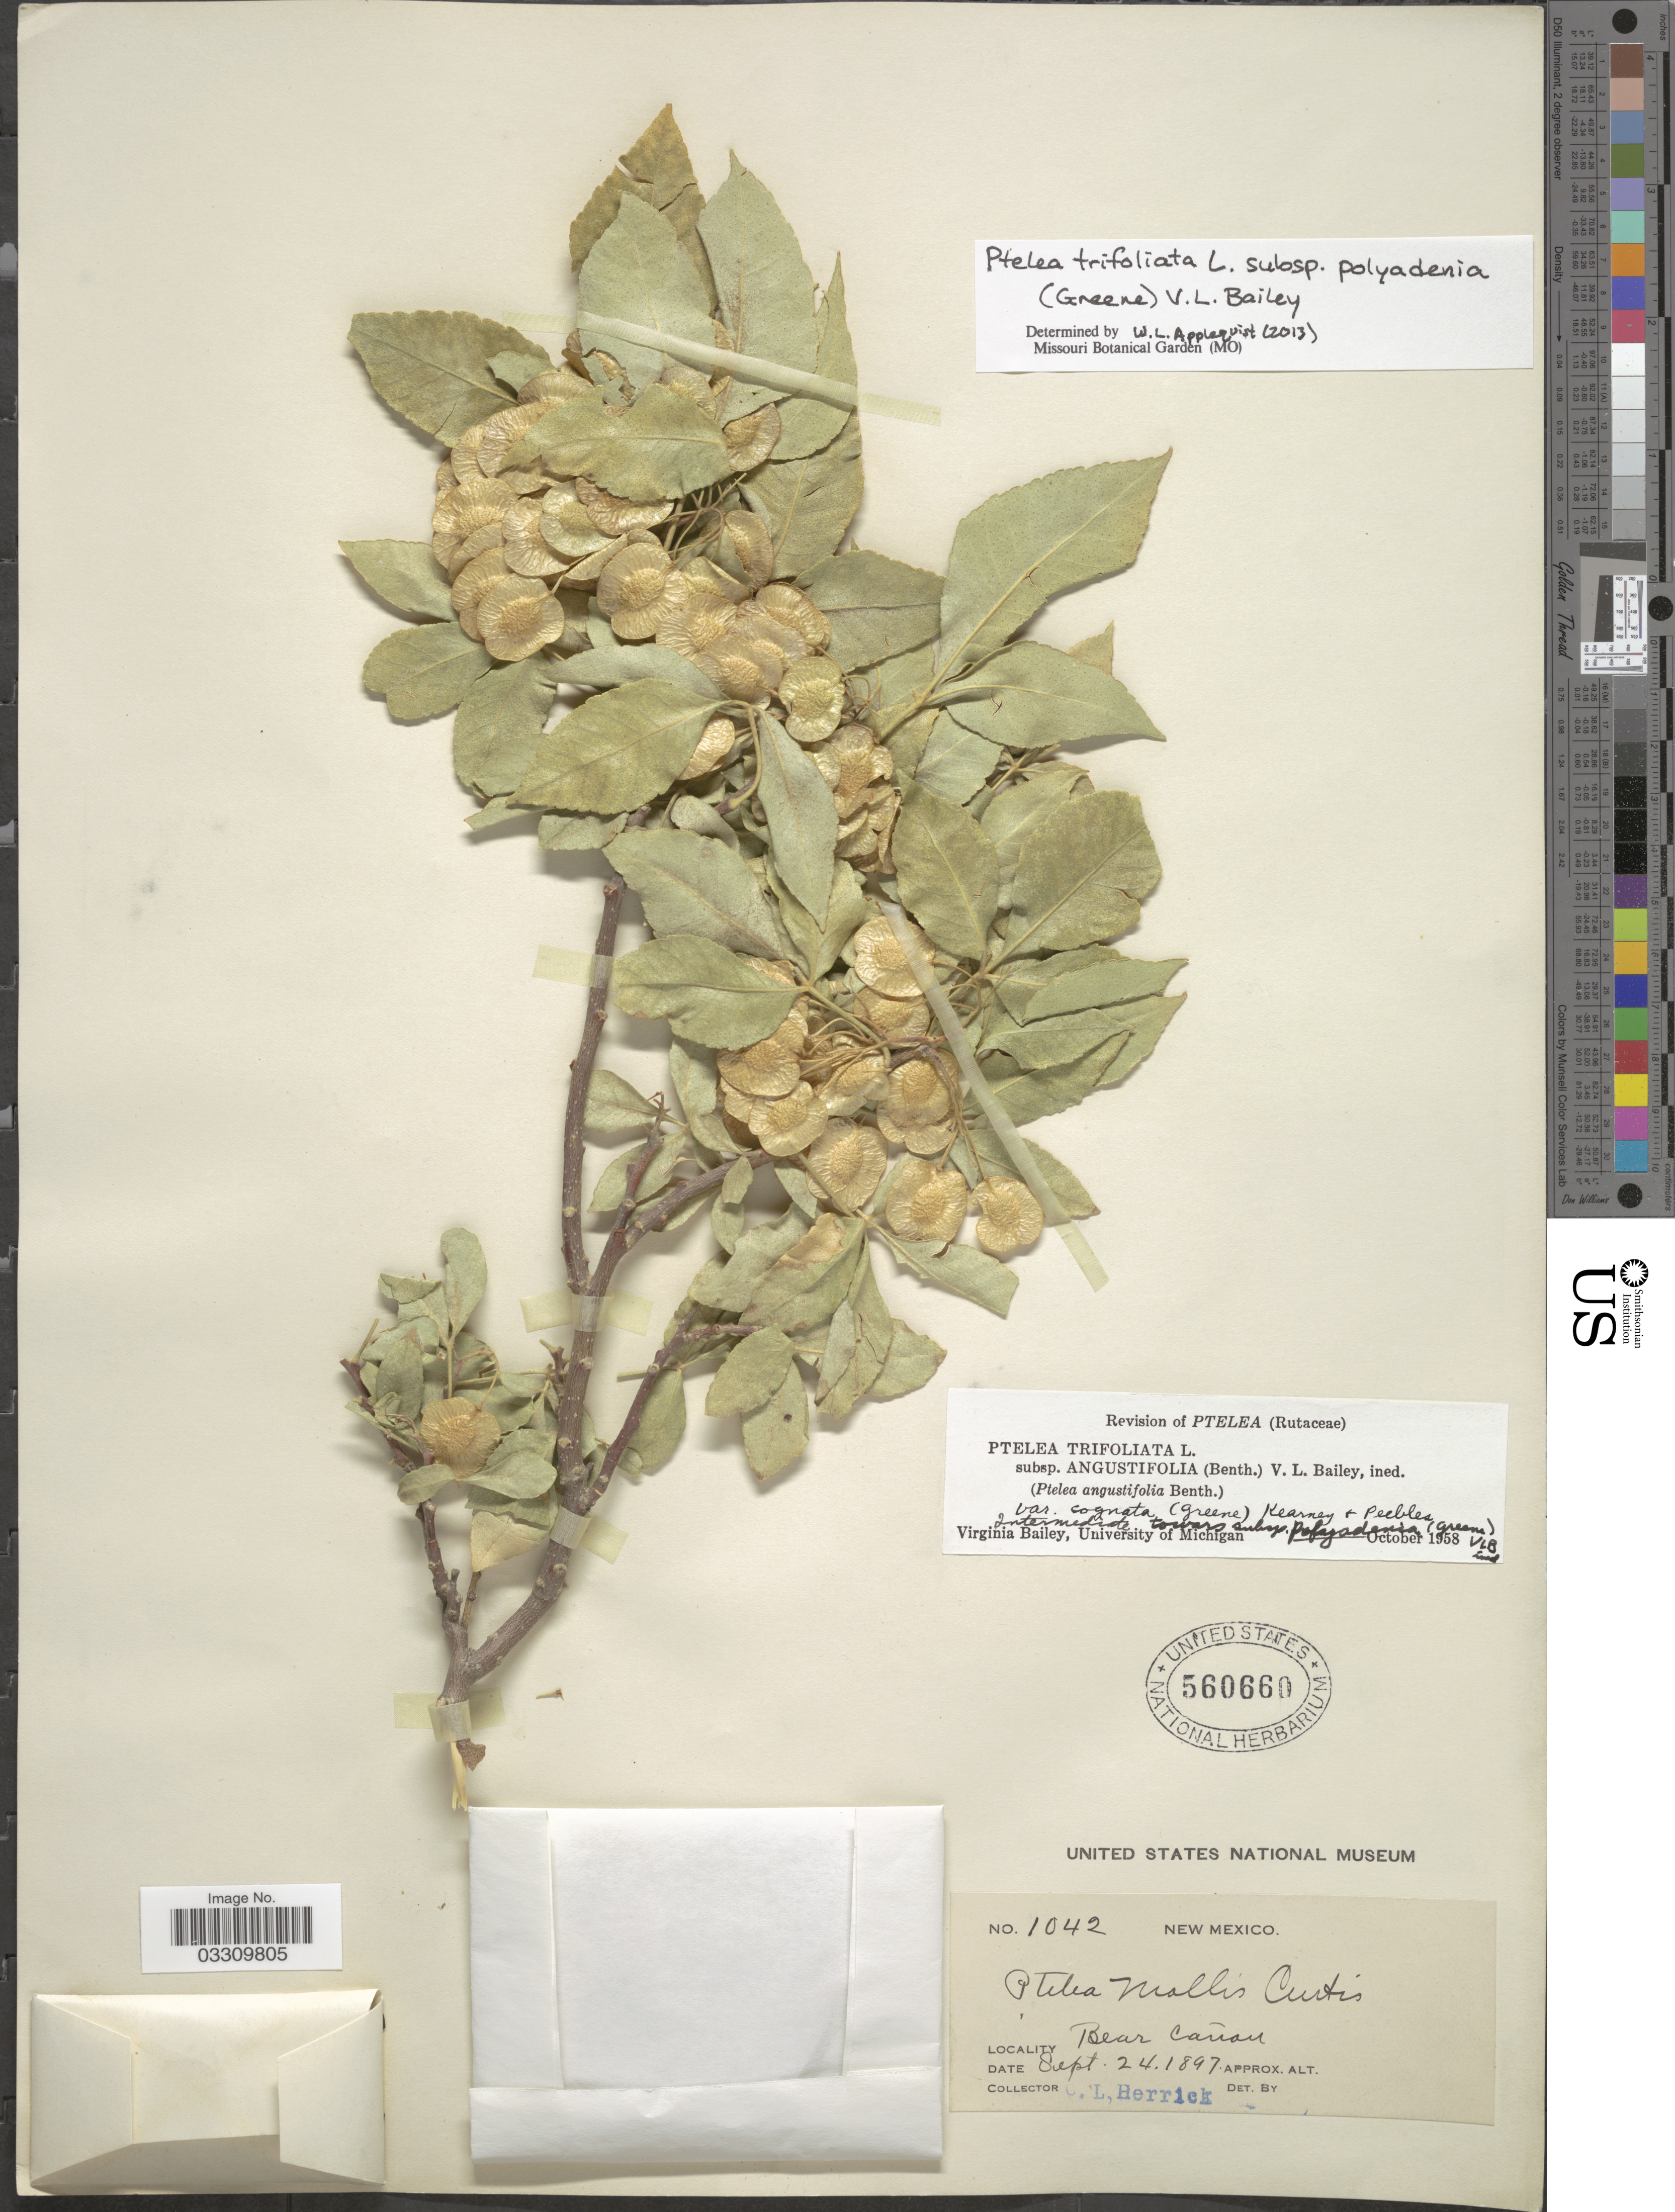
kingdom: Plantae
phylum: Tracheophyta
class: Magnoliopsida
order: Sapindales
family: Rutaceae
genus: Ptelea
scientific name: Ptelea trifoliata subsp. polyadenia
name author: (Greene) V. L. Bailey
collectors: C. Herrick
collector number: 1042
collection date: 1897-09-24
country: United States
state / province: New Mexico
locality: Bear Cañon.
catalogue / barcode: US 560660